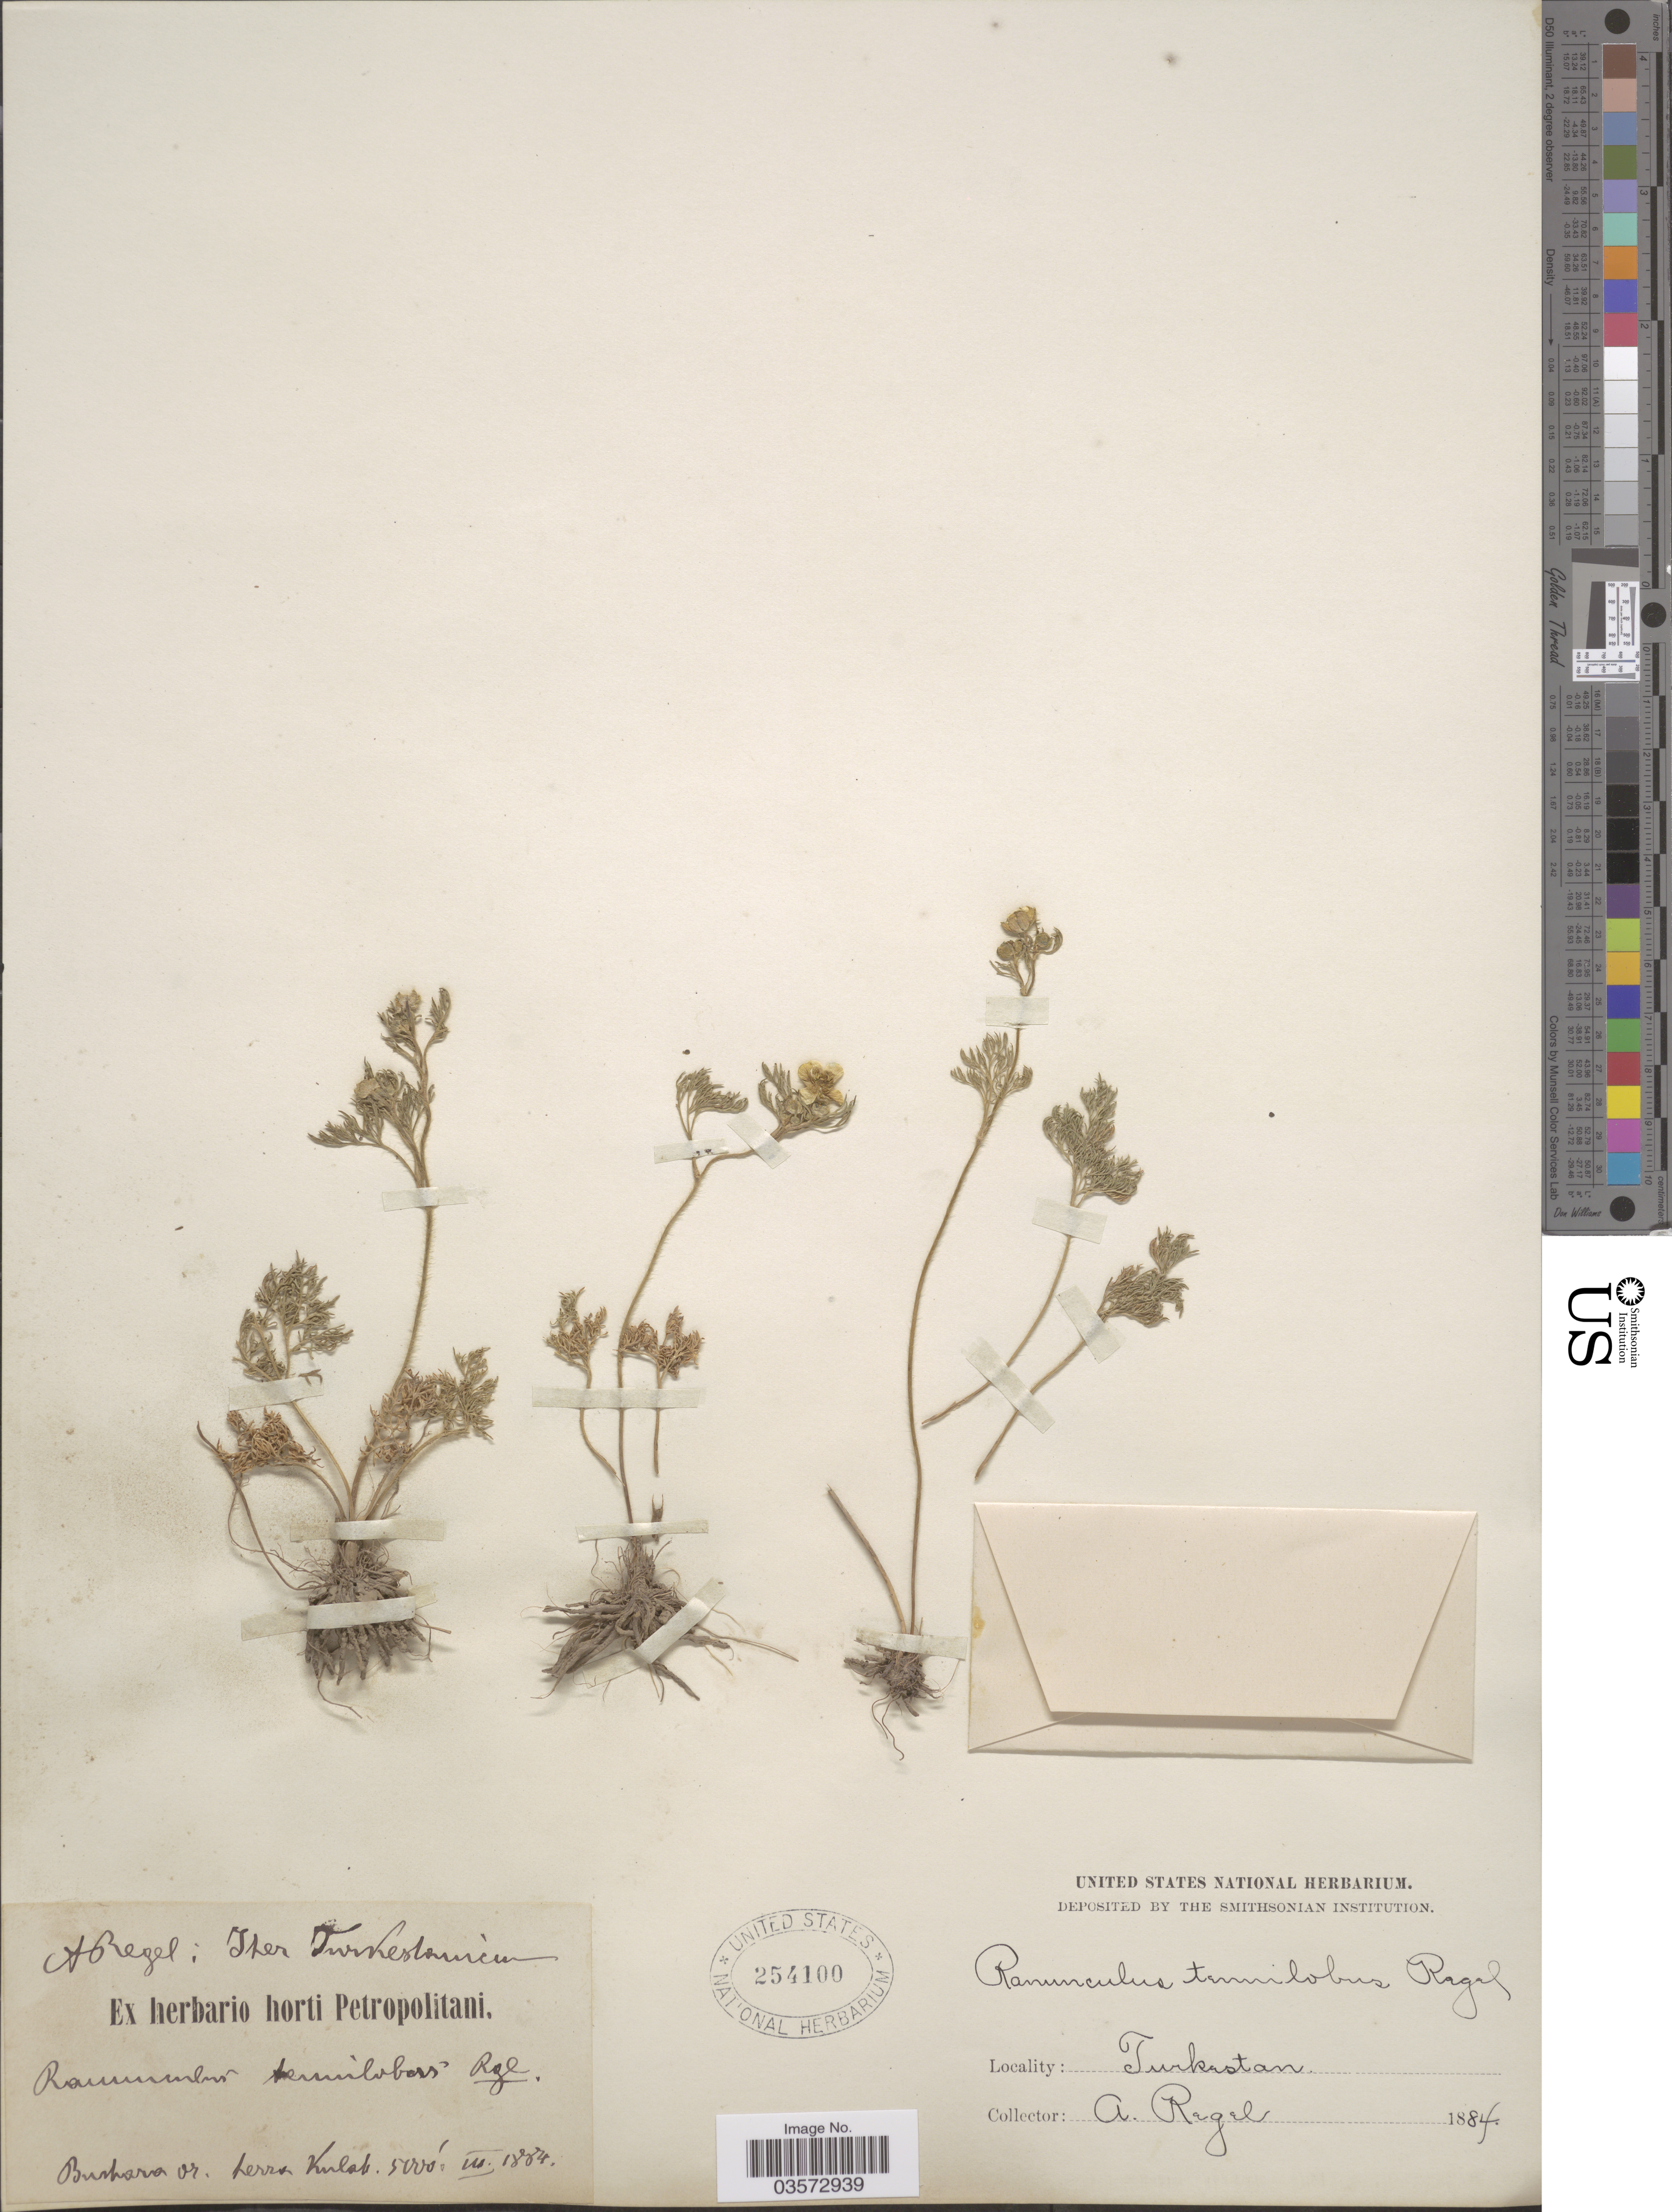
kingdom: Plantae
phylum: Tracheophyta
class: Magnoliopsida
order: Ranunculales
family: Ranunculaceae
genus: Ranunculus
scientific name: Ranunculus tenuilobus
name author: Regel ex Kom.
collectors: A. Regel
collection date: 1884-03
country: Tajikistan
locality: Turkestanicum. Baldschuan or. Serra Kulab.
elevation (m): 1524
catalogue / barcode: US 254100